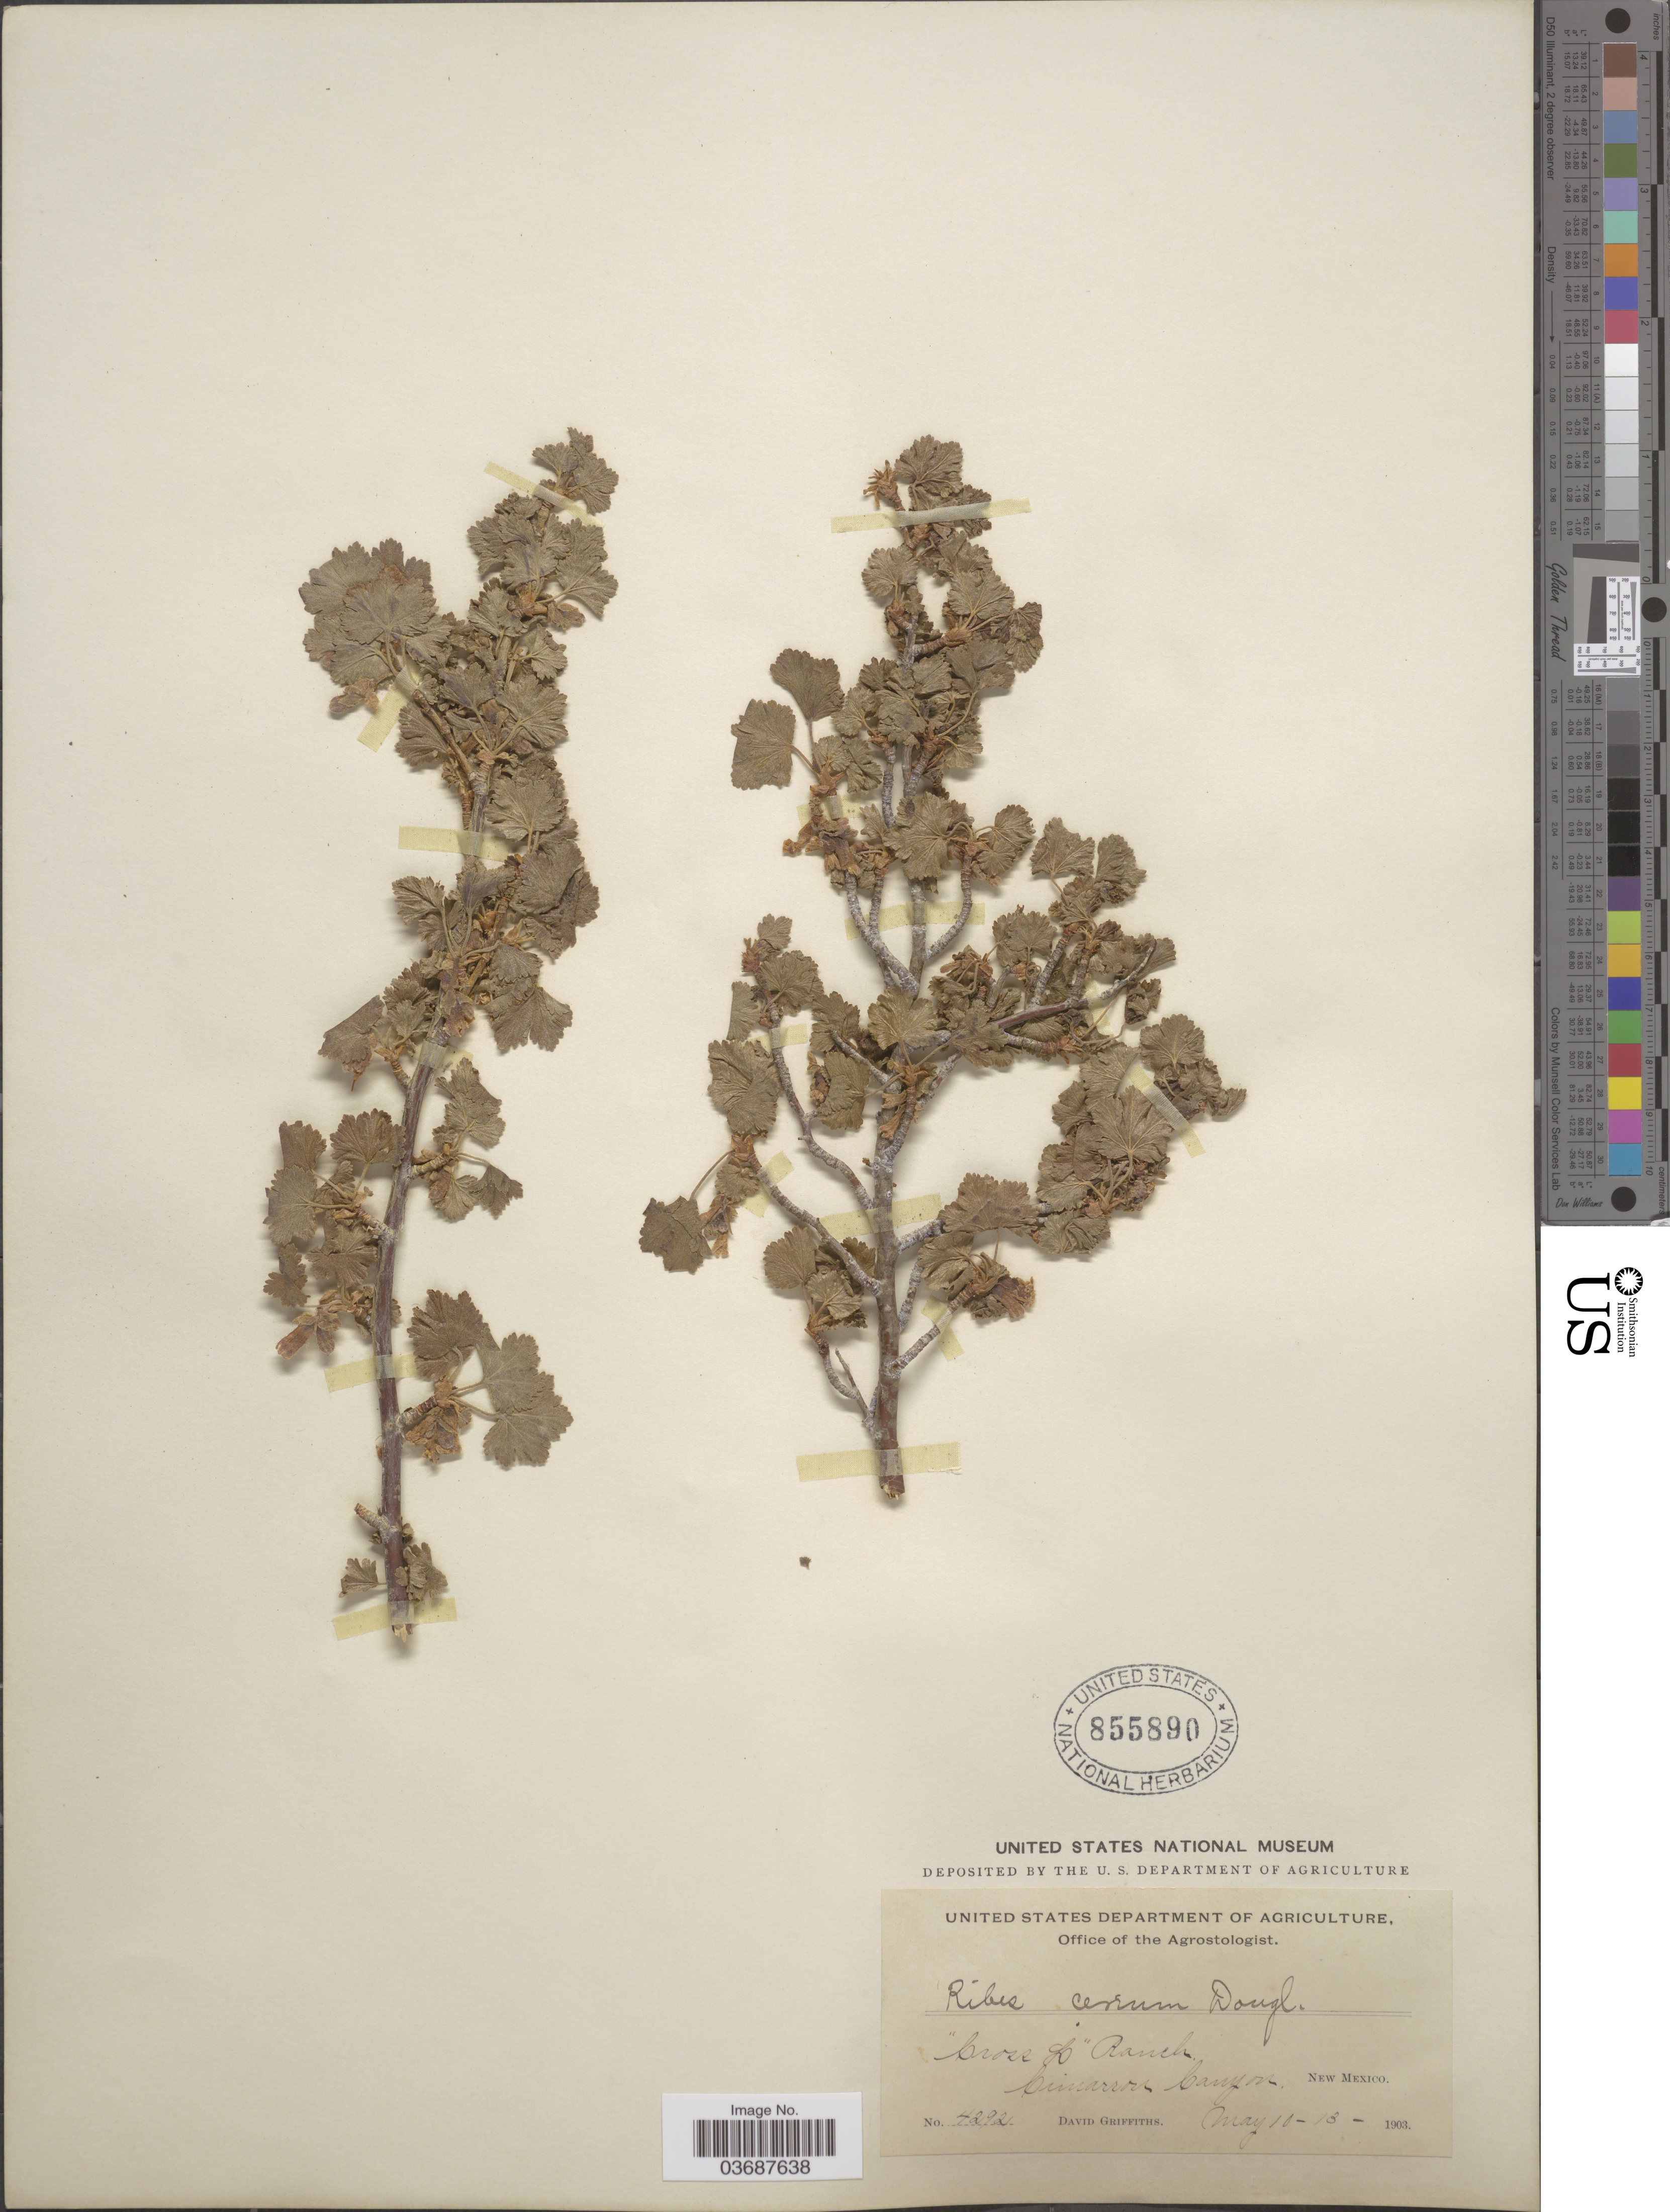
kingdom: Plantae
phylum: Tracheophyta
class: Magnoliopsida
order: Saxifragales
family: Grossulariaceae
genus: Ribes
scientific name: Ribes inebrians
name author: Lindl.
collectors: D. Griffiths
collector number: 4292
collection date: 1903-05-10/1903-05-13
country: United States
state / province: New Mexico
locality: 'Cross L' Ranch. Cimarron Canyon.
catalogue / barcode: US 855890